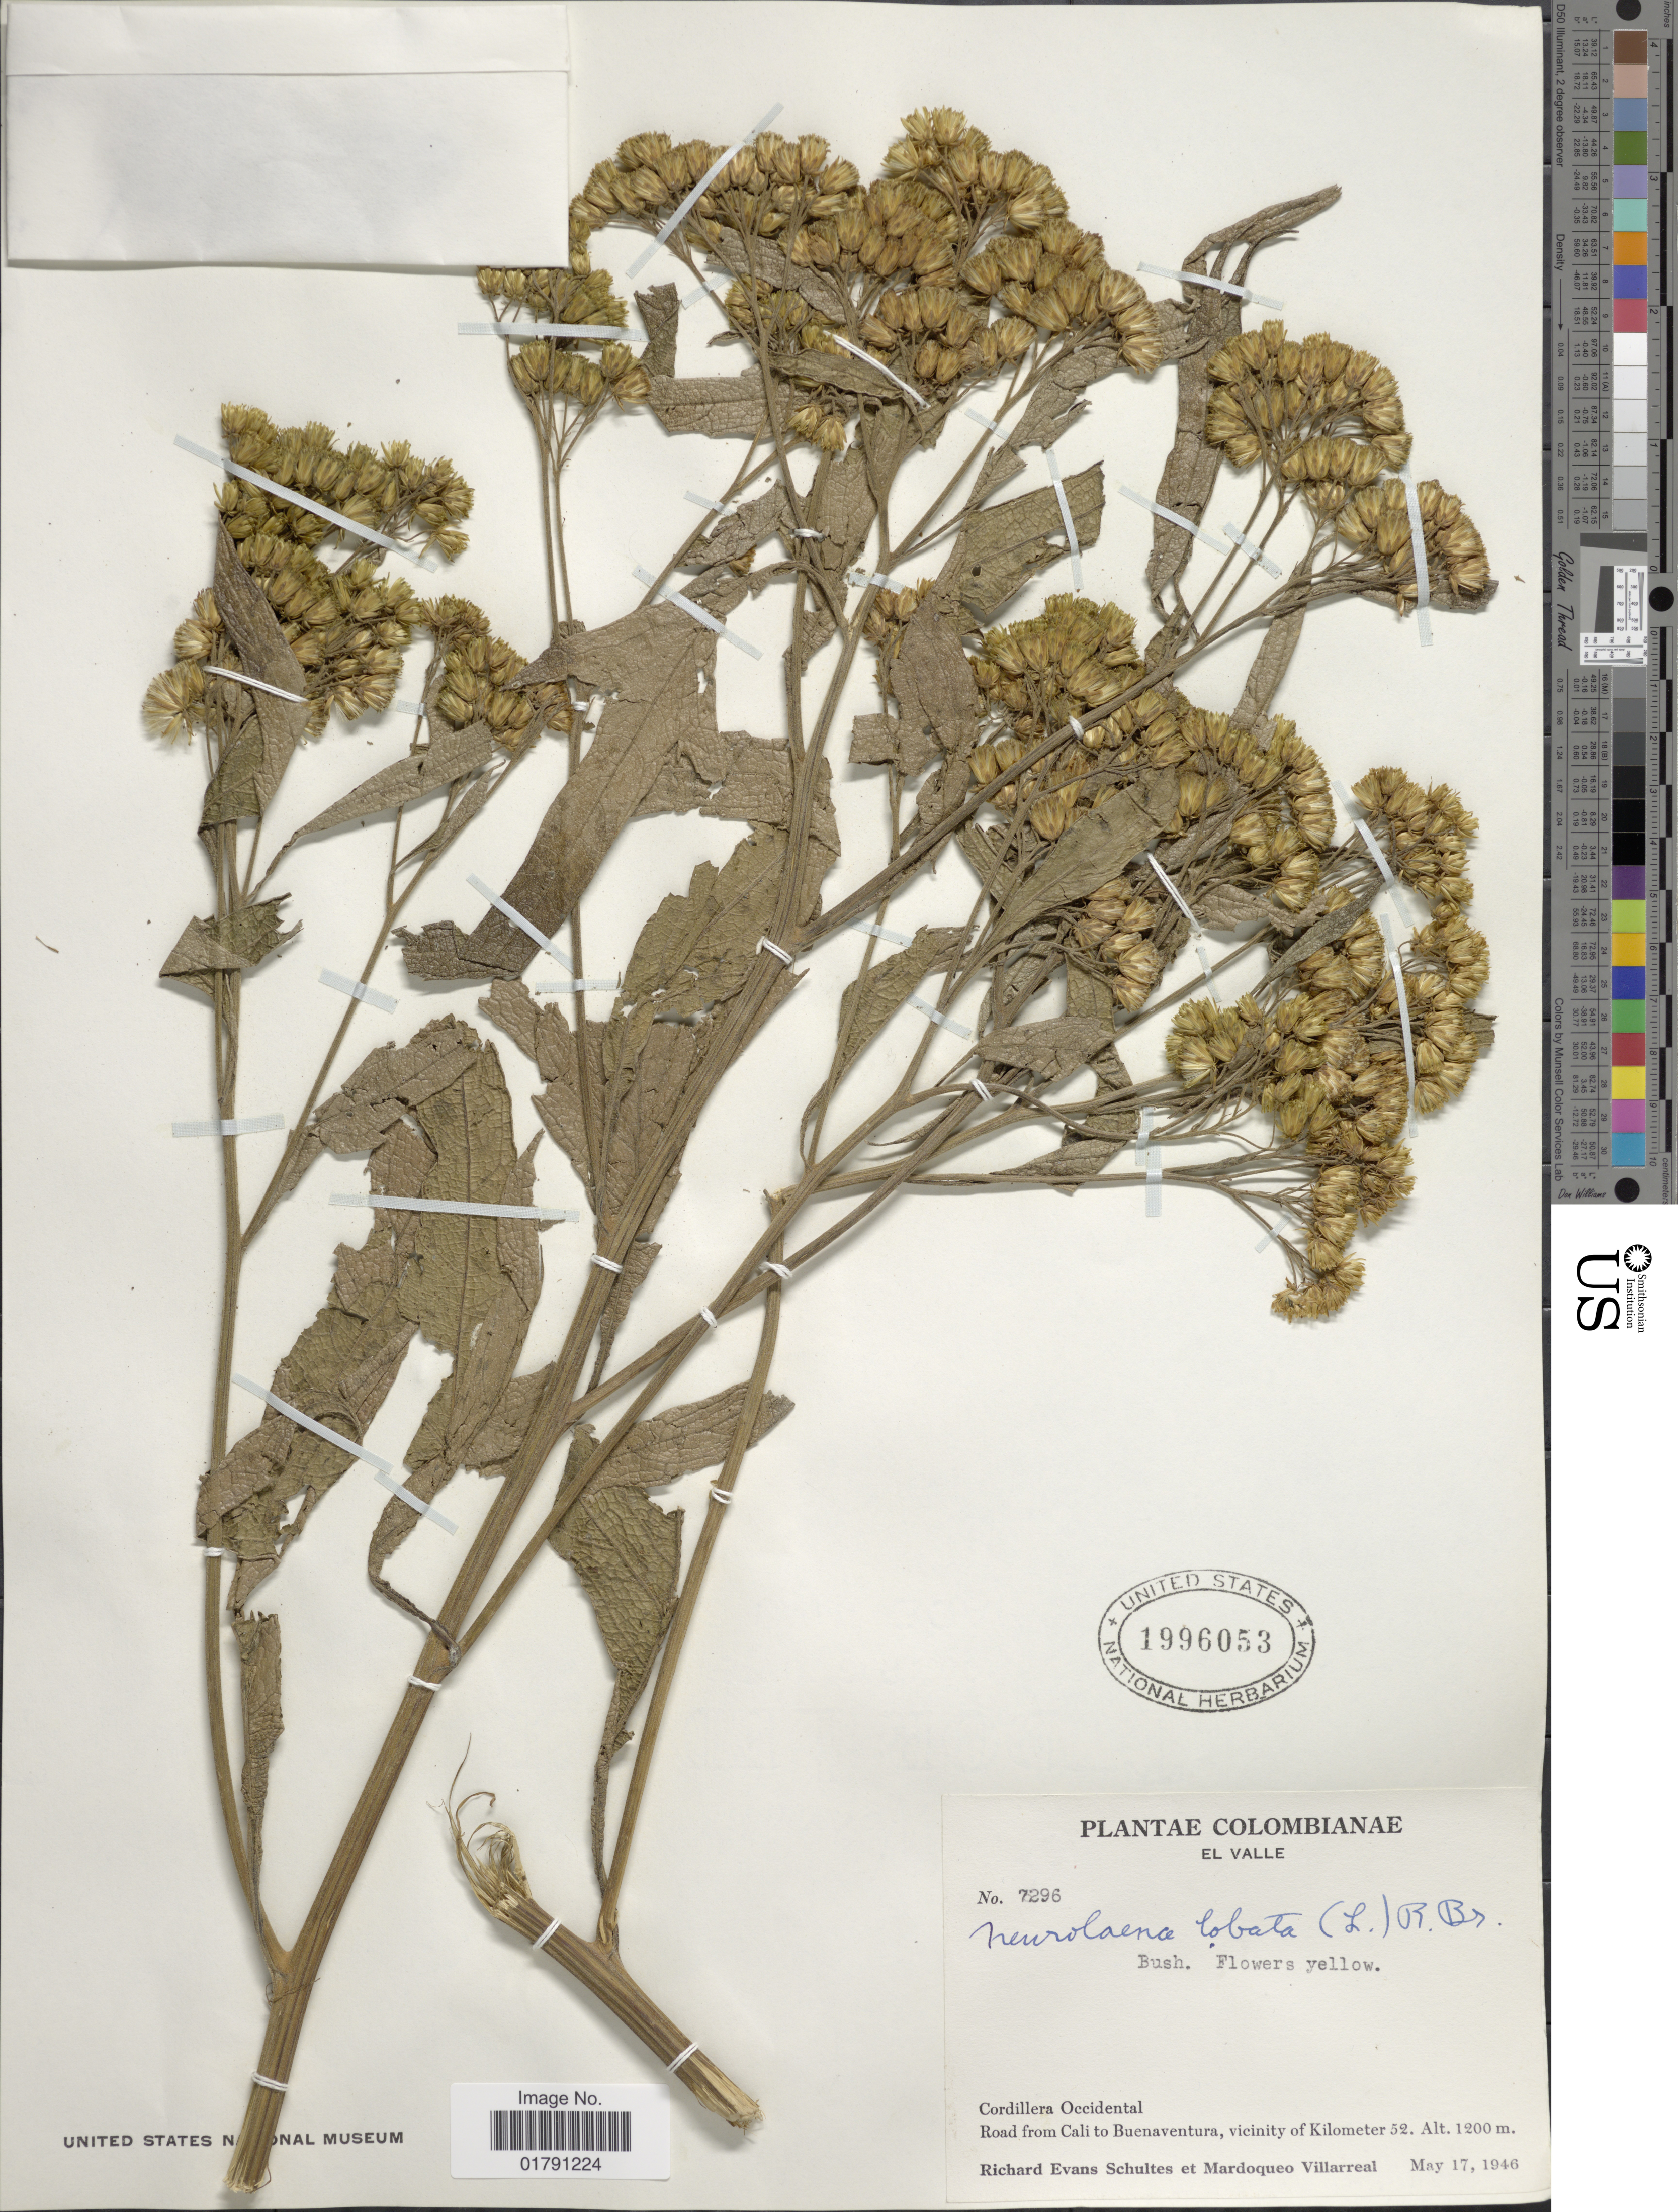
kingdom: Plantae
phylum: Tracheophyta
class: Magnoliopsida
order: Asterales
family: Asteraceae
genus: Neurolaena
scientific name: Neurolaena lobata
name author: (L.) R. Br. ex Cass.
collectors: R. E. Schultes & M. Villarreal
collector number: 7296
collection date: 1946-05-17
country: Colombia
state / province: Valle del Cauca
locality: Cordillera Occidental, road from Cali to Buenaventura, vicinity of Kilometer 52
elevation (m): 1200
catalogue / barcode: US 1996053